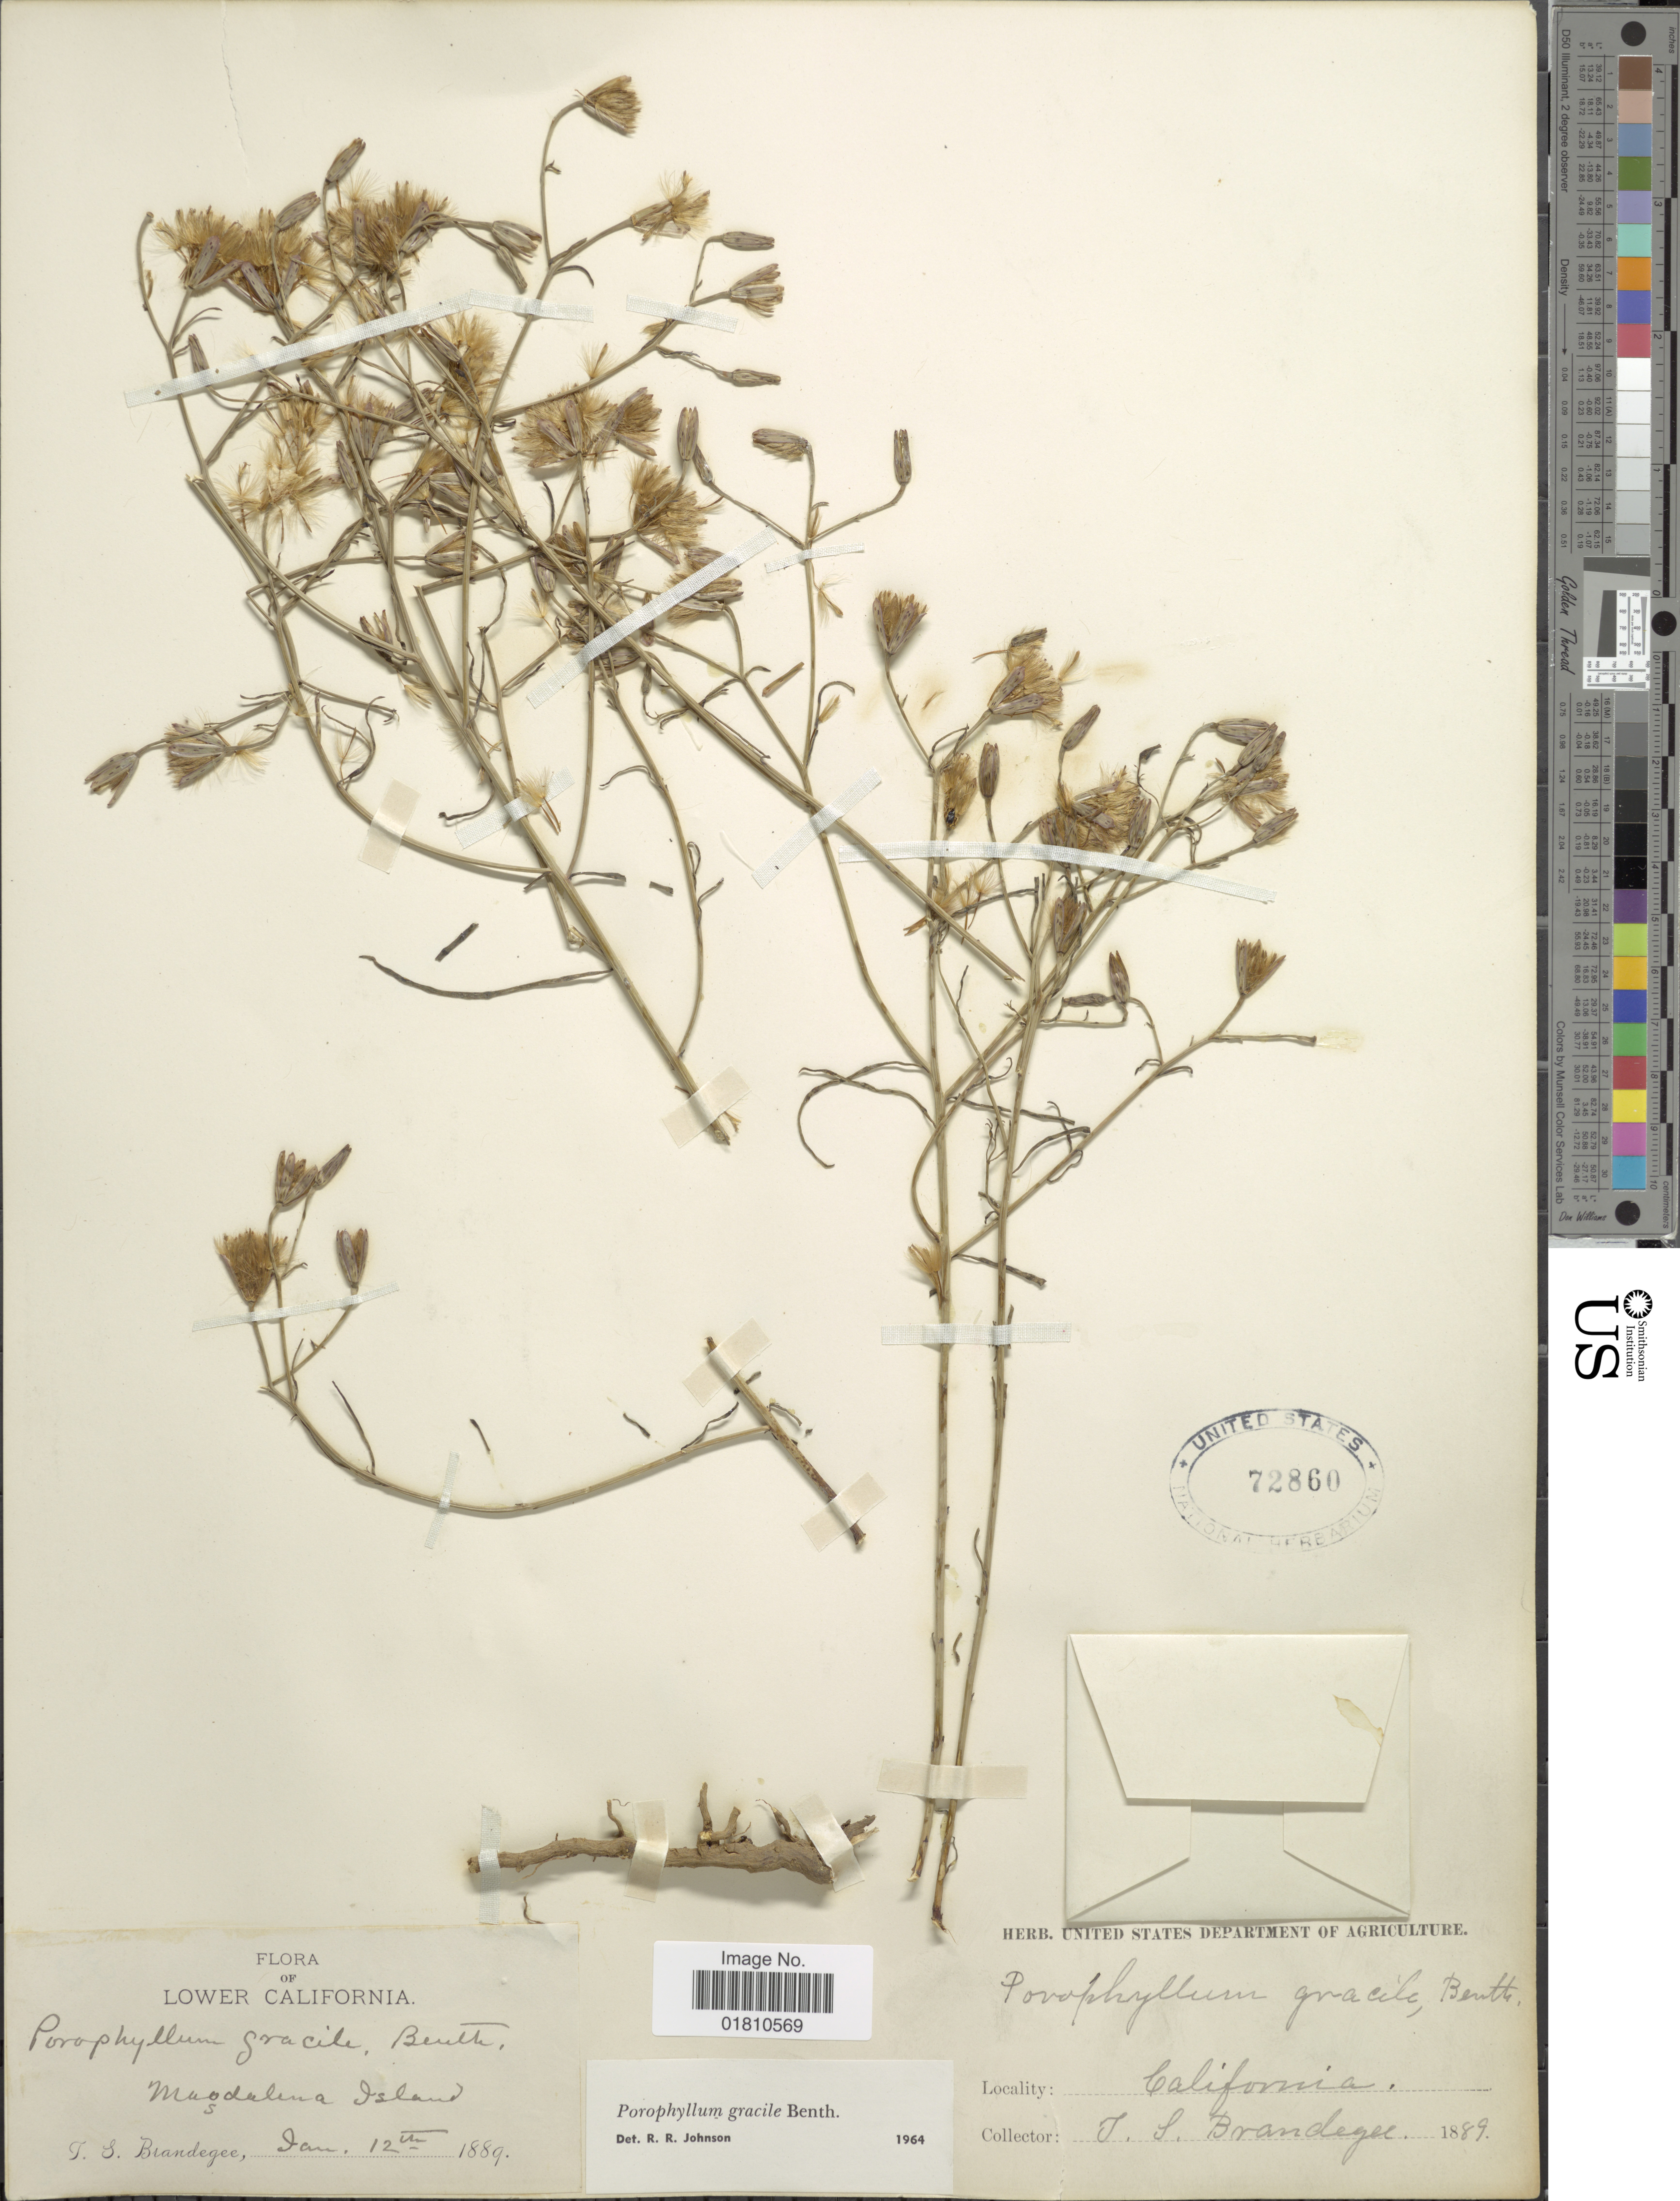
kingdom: Plantae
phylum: Tracheophyta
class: Magnoliopsida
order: Asterales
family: Asteraceae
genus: Porophyllum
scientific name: Porophyllum gracile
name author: Benth.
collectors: T. S. Brandegee (herbarium)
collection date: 1889-01-12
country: Mexico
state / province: Baja California Sur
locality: Magdalena Island.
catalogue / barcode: US 72860